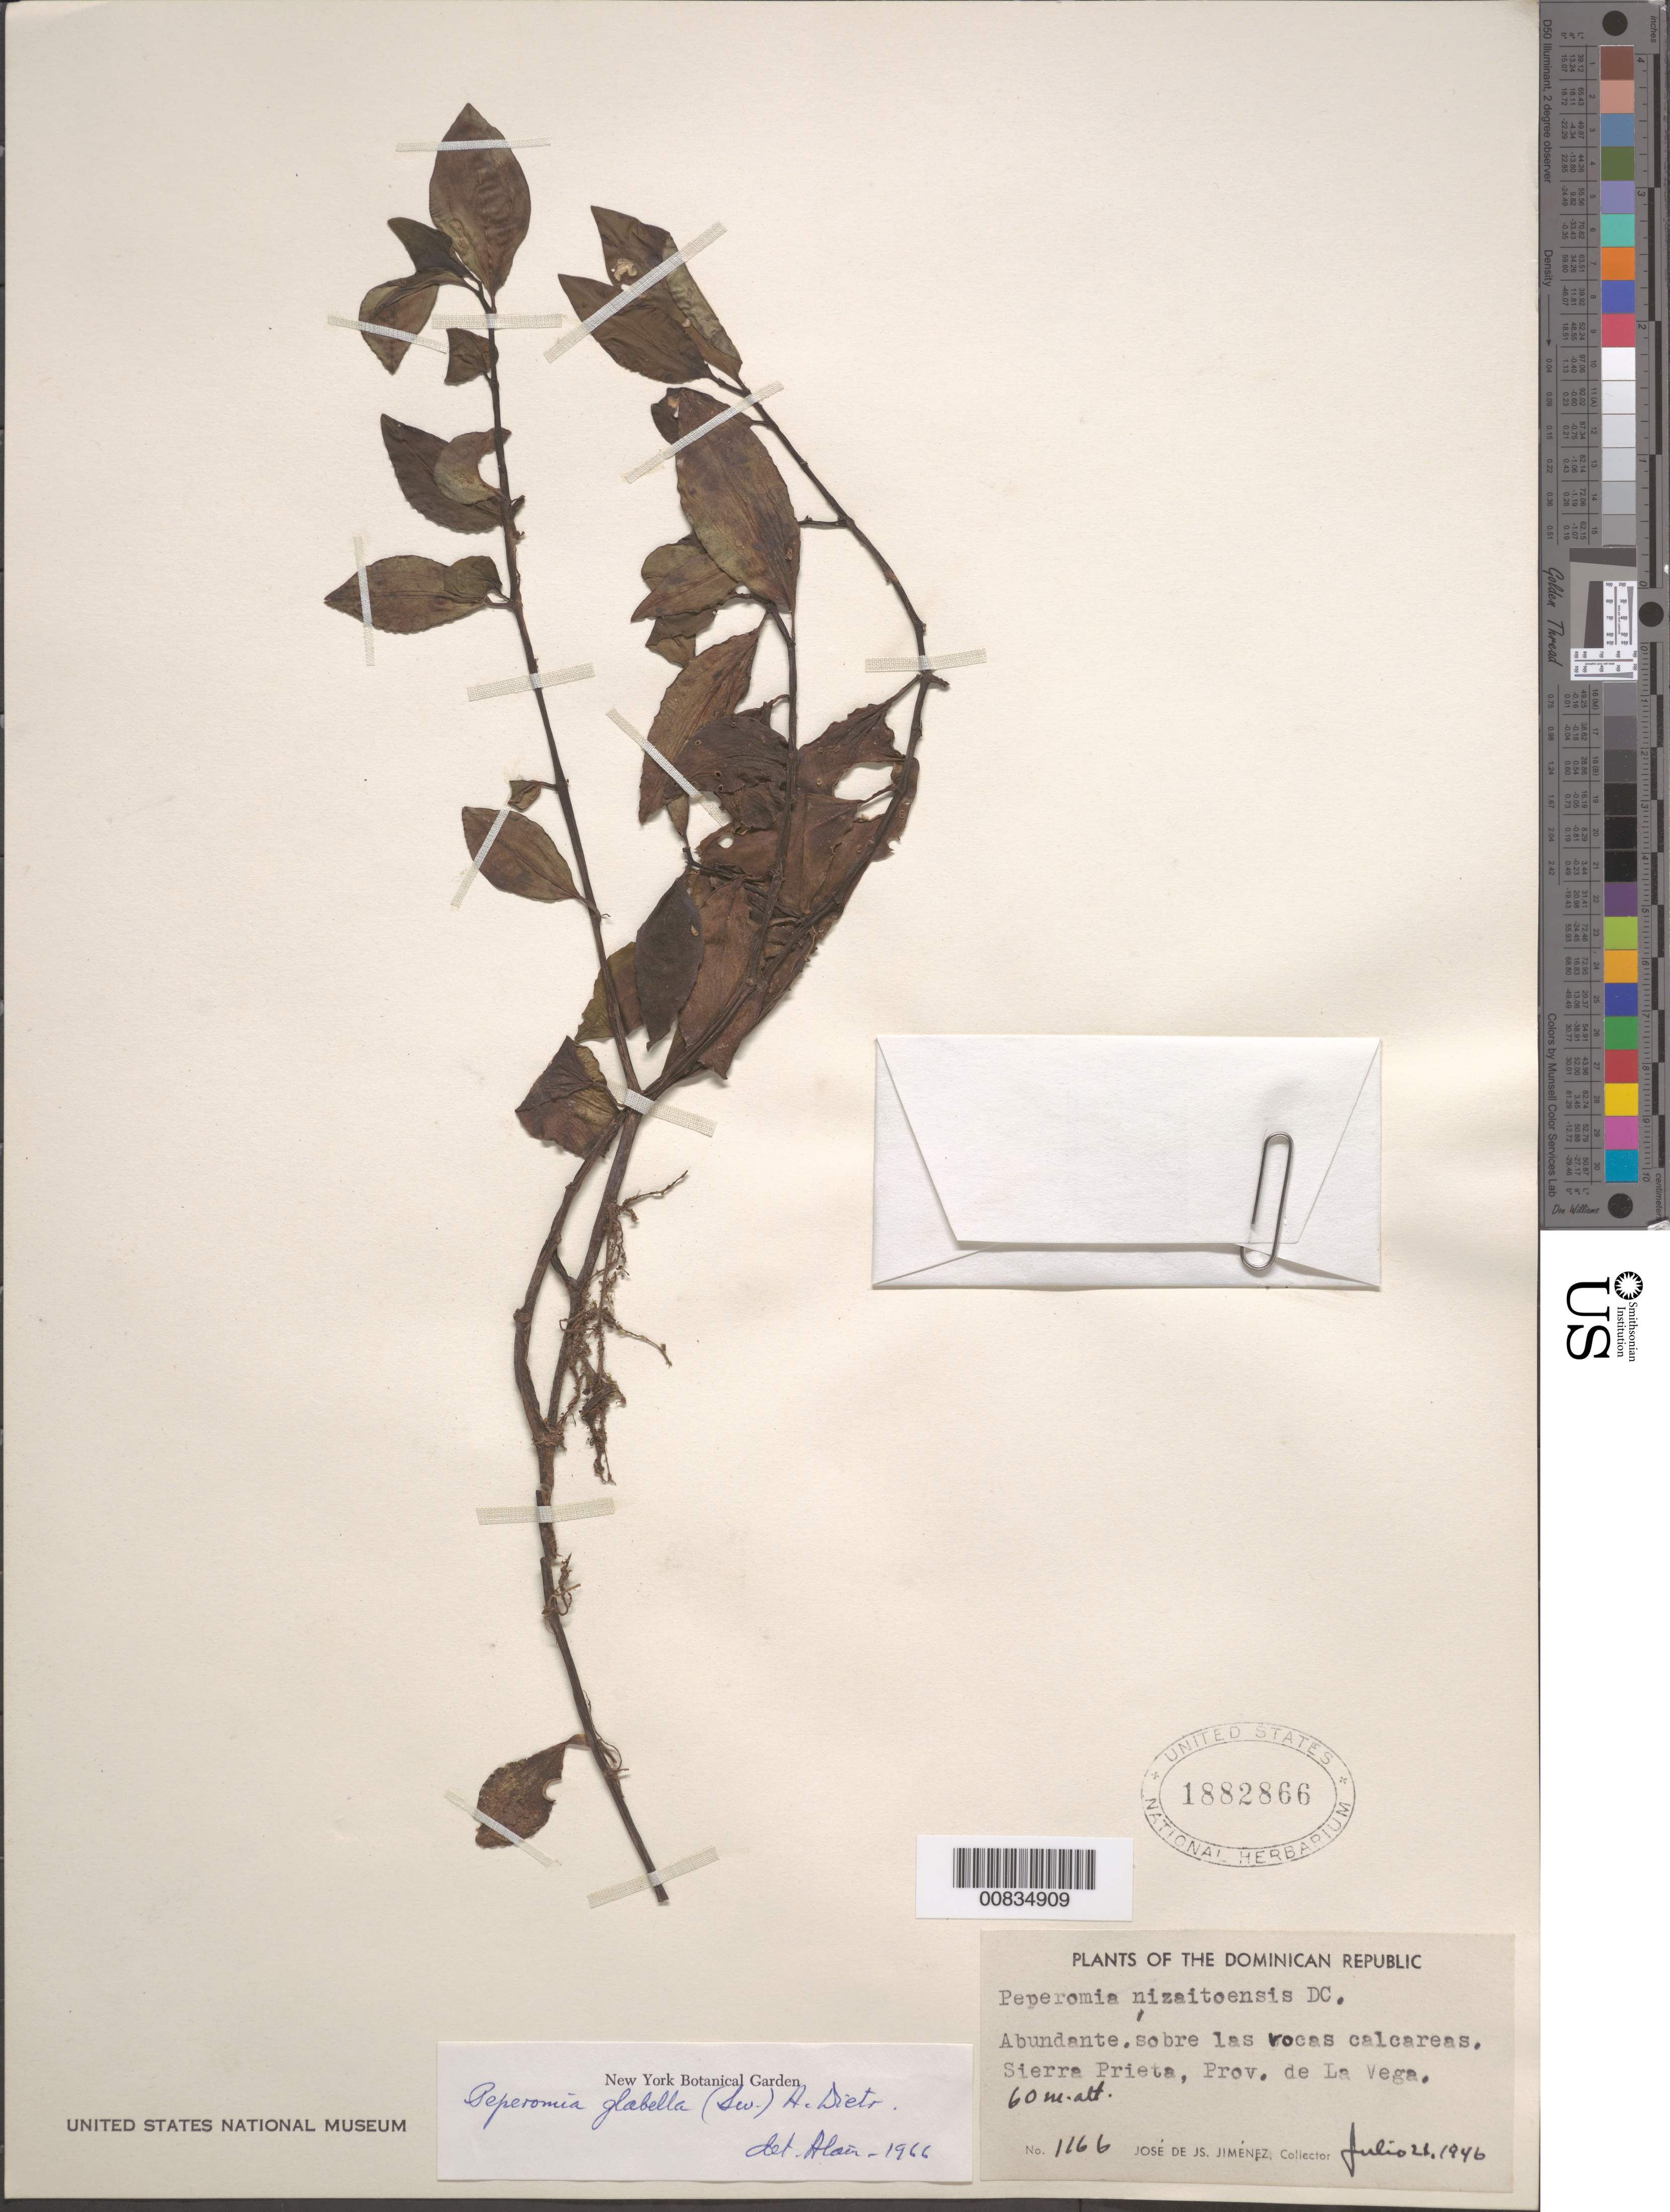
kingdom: Plantae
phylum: Tracheophyta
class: Magnoliopsida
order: Piperales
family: Piperaceae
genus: Peperomia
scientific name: Peperomia glabella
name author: (Sw.) A. Dietr.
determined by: Liogier, Alain H.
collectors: J. J. Jiménez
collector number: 1666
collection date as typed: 28 Jul 1946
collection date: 1946-07-28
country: Dominican Republic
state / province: La Vega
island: Hispaniola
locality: Sierra Prieta.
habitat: Sobre rocas calcareas.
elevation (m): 60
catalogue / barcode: US 1882866